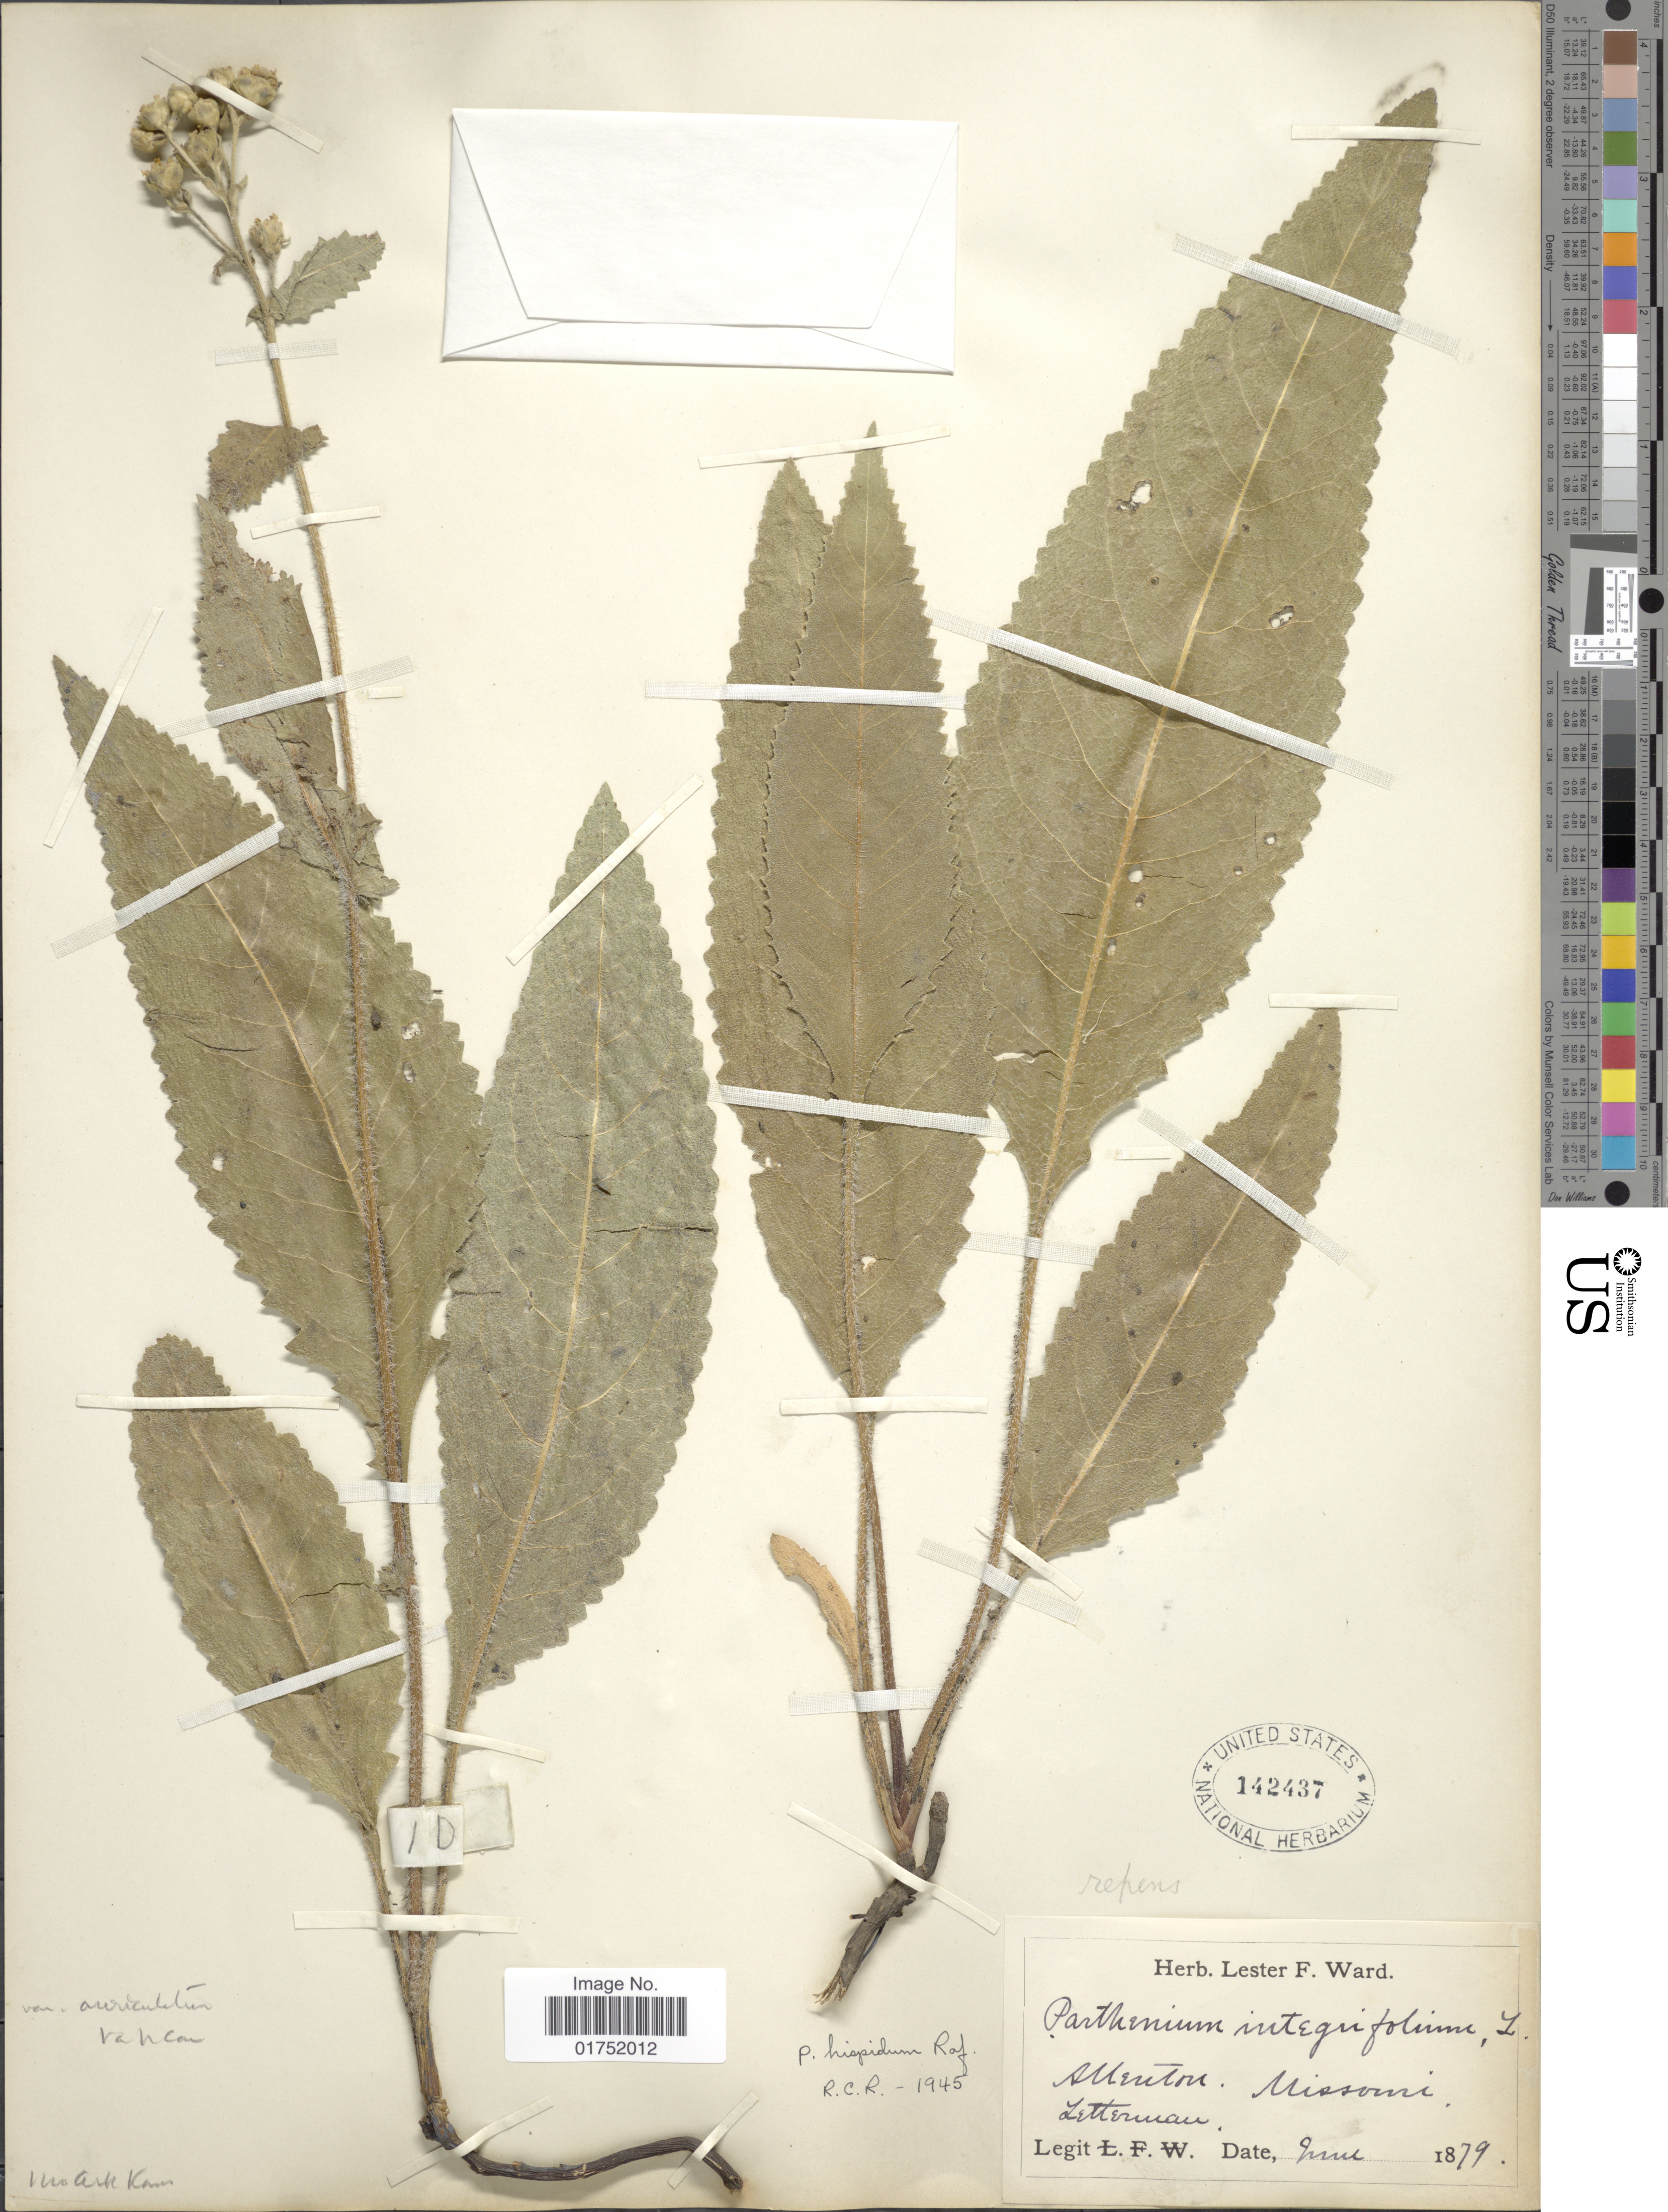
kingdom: Plantae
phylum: Tracheophyta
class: Magnoliopsida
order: Asterales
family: Asteraceae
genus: Parthenium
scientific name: Parthenium repens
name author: Eggert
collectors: Letterman, --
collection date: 1879-06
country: United States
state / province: Missouri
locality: Allenton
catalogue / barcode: US 142437